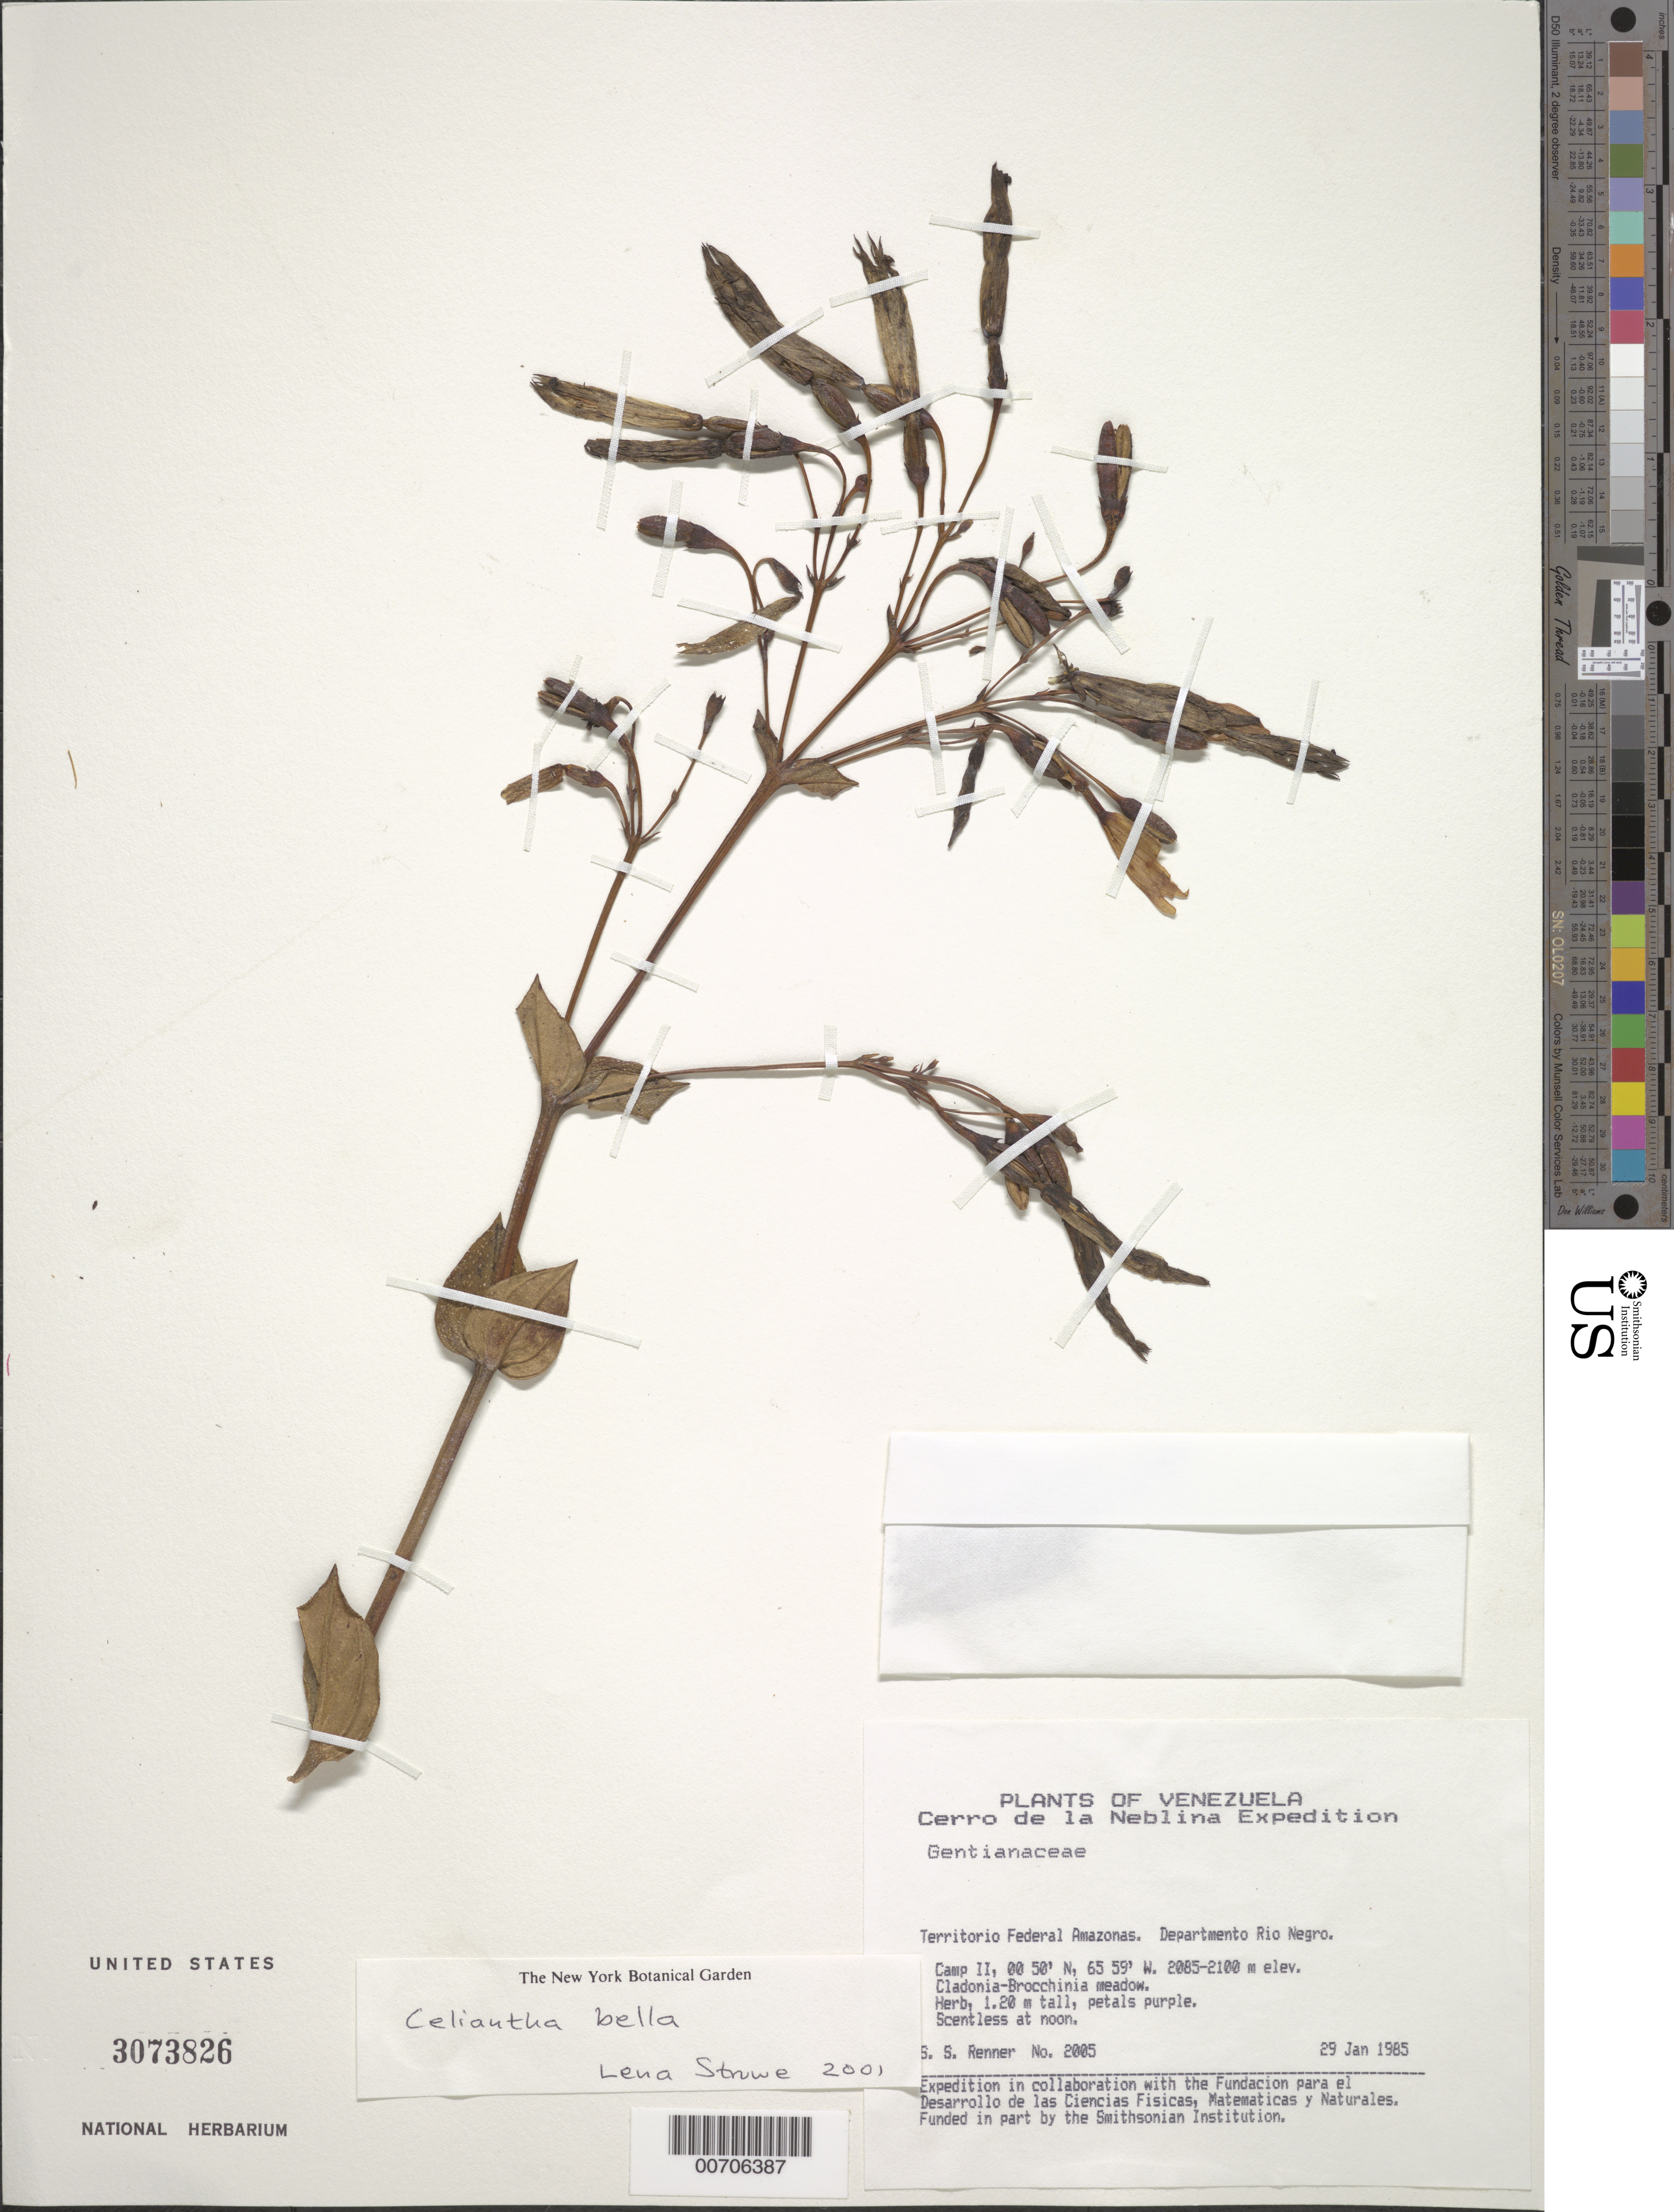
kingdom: Plantae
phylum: Tracheophyta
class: Magnoliopsida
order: Gentianales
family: Gentianaceae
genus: Celiantha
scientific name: Celiantha bella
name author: Maguire & Steyerm.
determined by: Struwe, L.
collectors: S. S. Renner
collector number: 2005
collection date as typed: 29-Jan-85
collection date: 1985-01-29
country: Venezuela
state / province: Amazonas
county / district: Río Negro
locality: Cerro de la Neblina, Camp II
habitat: Cladonia-Heliamphora meadow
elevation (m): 2085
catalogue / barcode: US 3073826